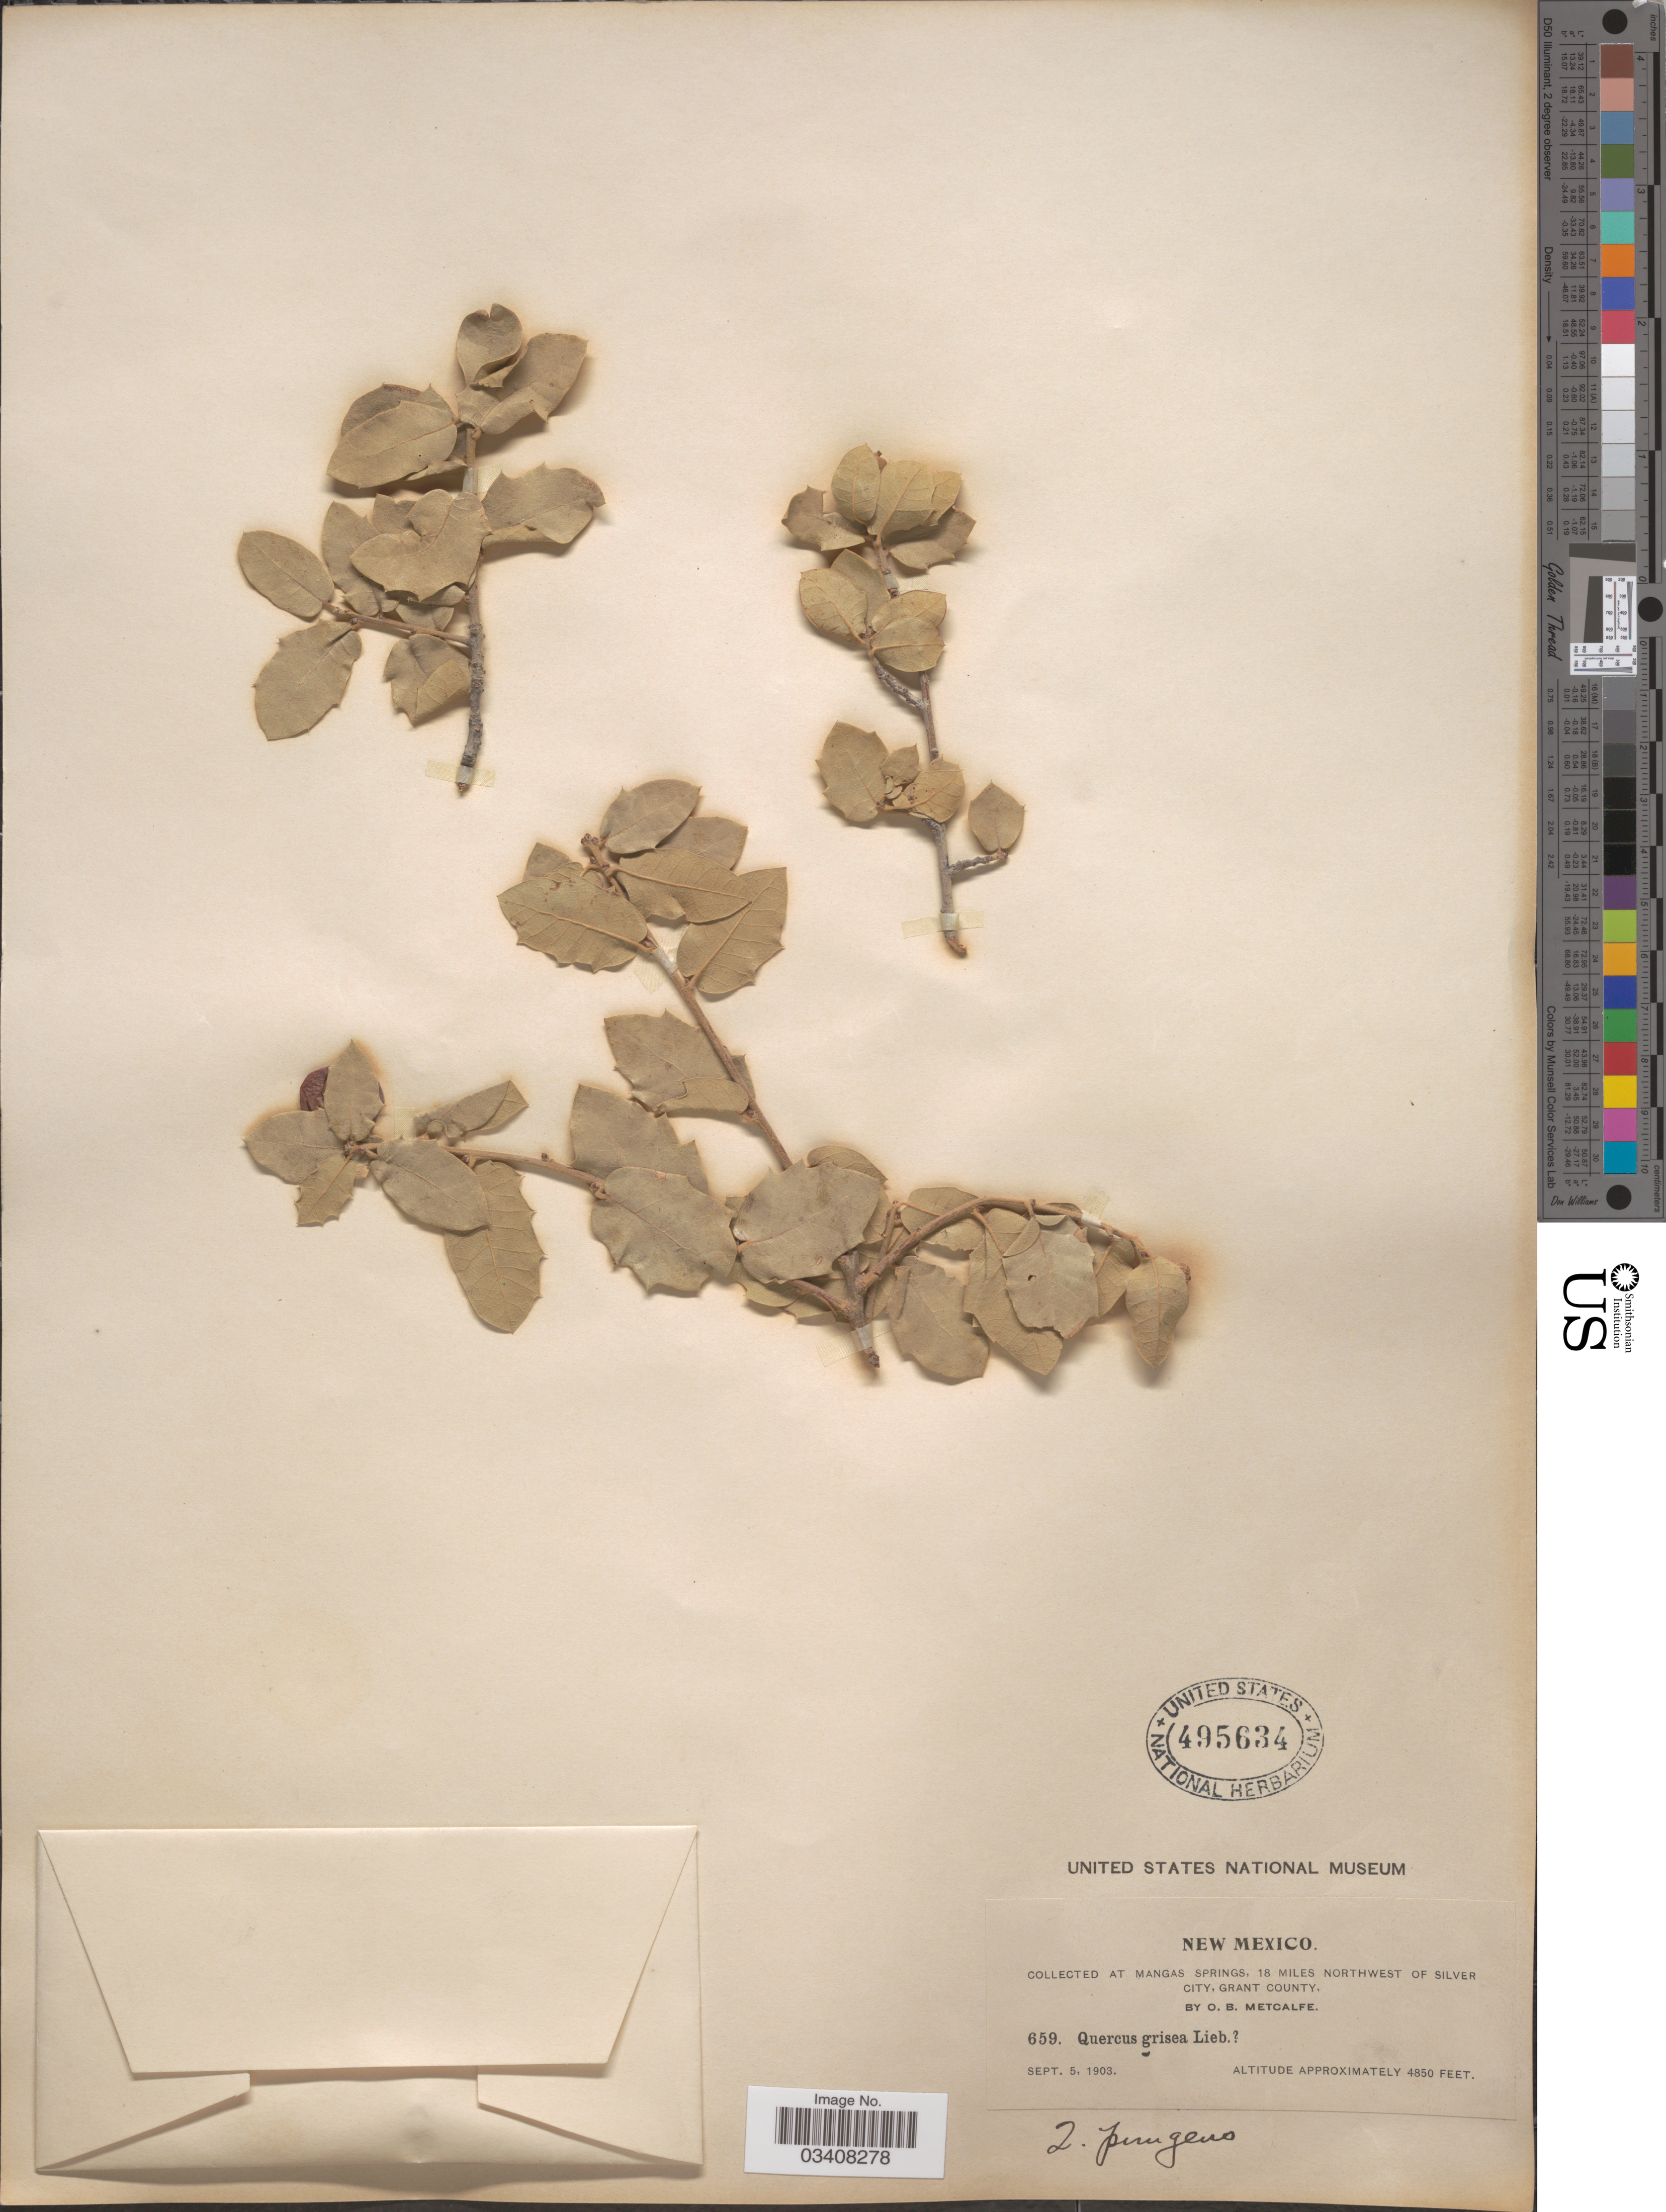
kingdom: Plantae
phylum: Tracheophyta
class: Magnoliopsida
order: Fagales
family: Fagaceae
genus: Quercus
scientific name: Quercus pungens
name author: Liebm.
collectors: O. B. Metcalfe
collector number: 659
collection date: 1903-09-05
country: United States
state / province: New Mexico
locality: At Mangas Springs, 18 miles northwest of Silver City, Grant County.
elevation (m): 1478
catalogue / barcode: US 495634